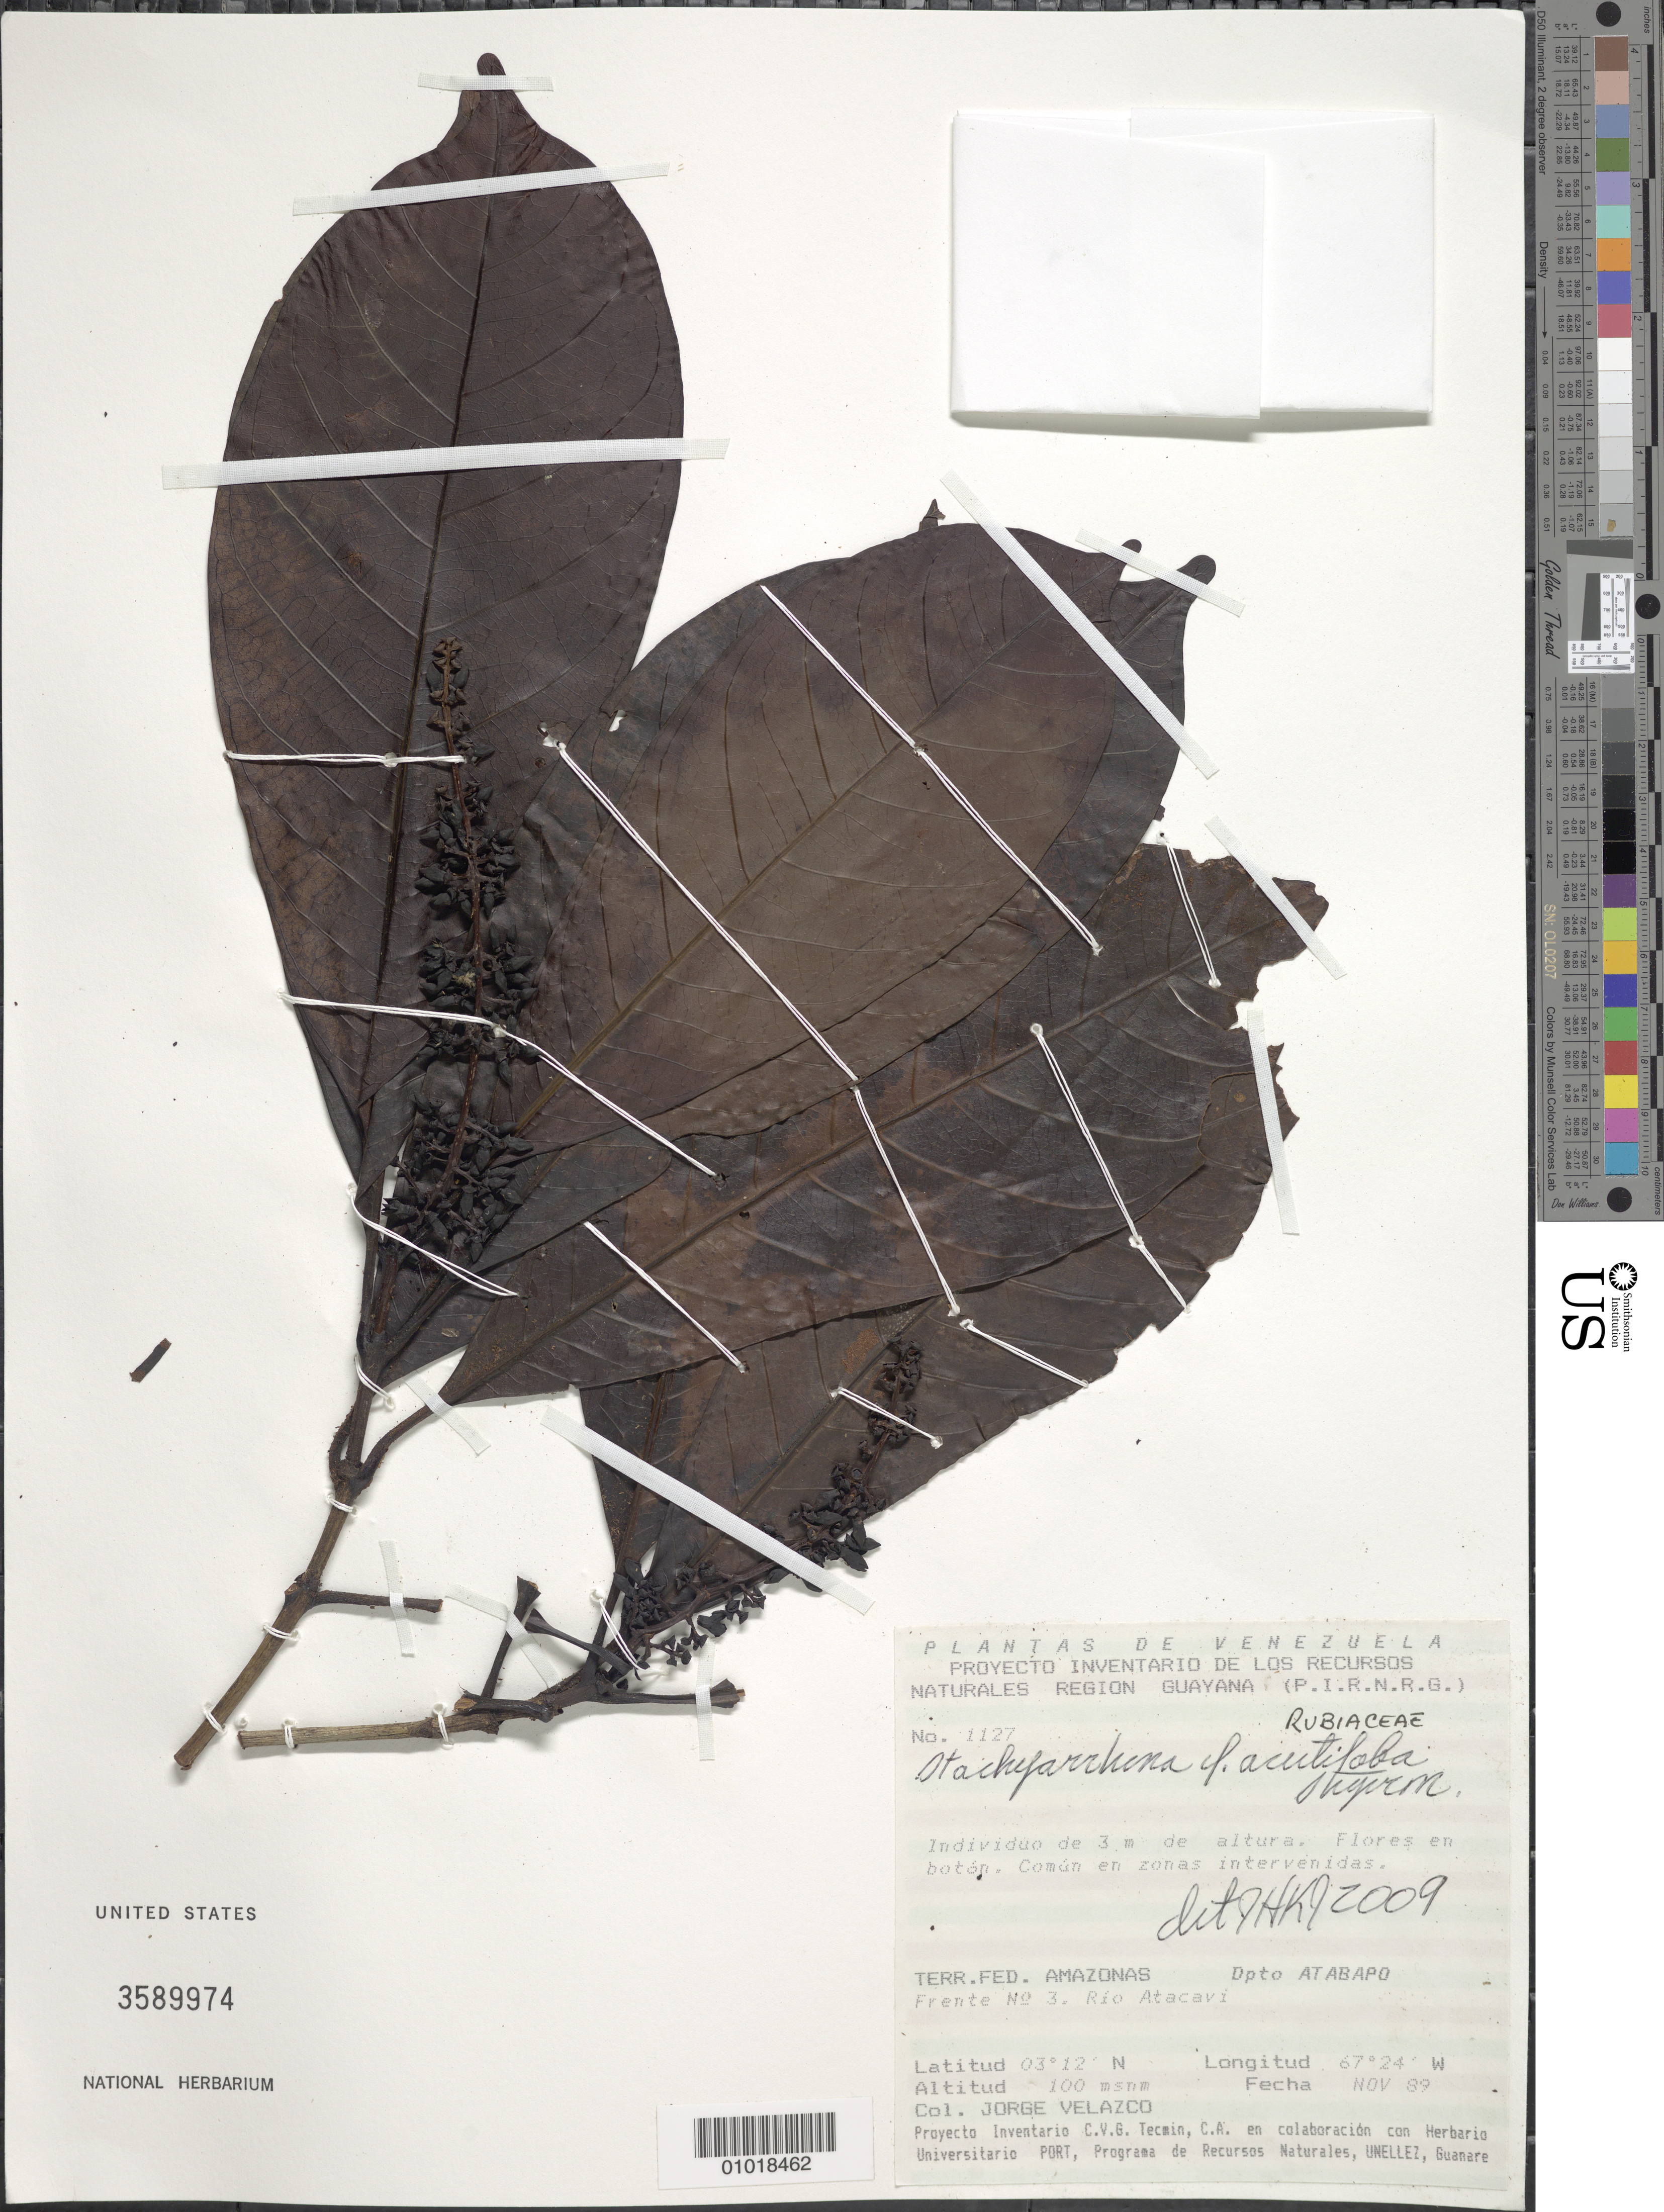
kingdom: Plantae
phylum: Tracheophyta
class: Magnoliopsida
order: Gentianales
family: Rubiaceae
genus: Stachyarrhena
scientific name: Stachyarrhena acutiloba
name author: Steyerm.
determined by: Kirkbride, J. H.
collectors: J. Velazco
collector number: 1127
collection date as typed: Nov-89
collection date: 1989-11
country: Venezuela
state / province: Amazonas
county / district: Atabapo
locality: Frente No. 3. Rio Atacavi.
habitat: Zonas intervenidas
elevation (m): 100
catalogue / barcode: US 3589974